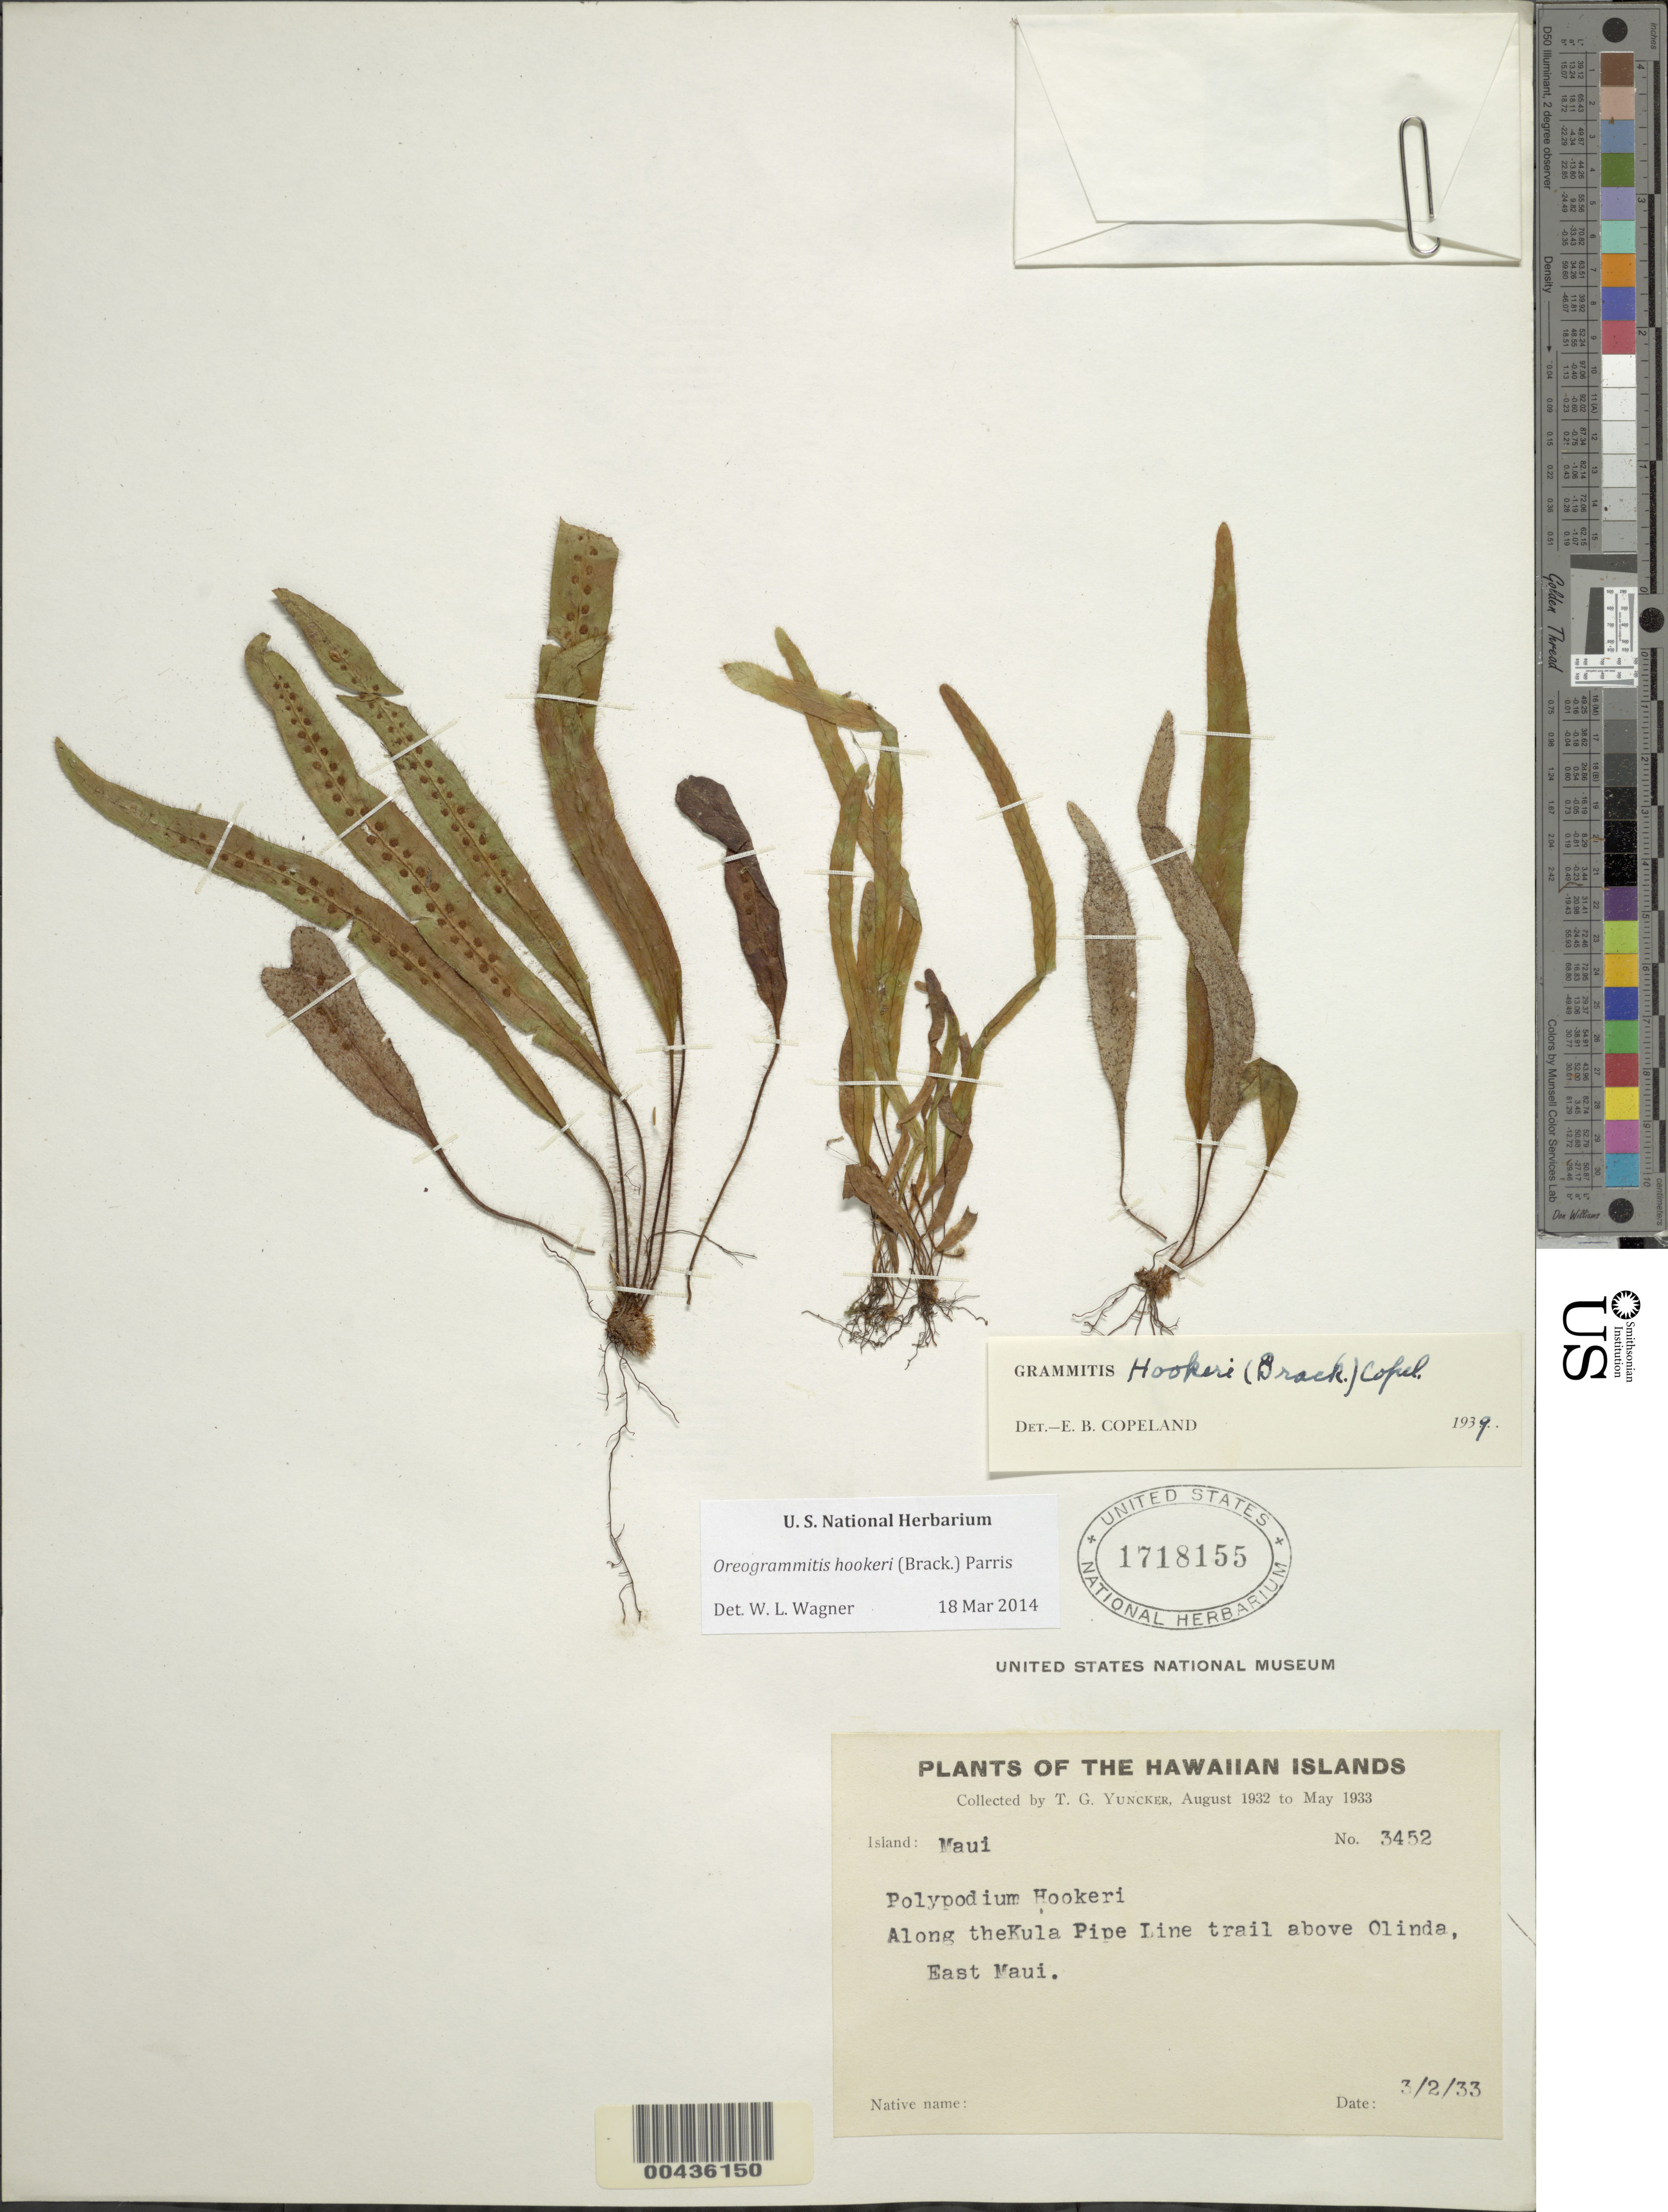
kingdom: Plantae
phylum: Tracheophyta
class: Polypodiopsida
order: Polypodiales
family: Polypodiaceae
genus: Oreogrammitis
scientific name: Oreogrammitis hookeri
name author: (Brack.) Parris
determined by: Wagner, W. L., (BOT), Smithsonian Institution - National Museum of Natural History (UNITED STATES)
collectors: T. G. Yuncker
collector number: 3452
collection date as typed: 3 Feb 1933 or 2 Mar 1933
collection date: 1933-02-03 or 1933-03-02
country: United States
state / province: Hawaii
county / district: Maui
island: Maui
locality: Along the Kula Pipe Line trail above Olinda, E Maui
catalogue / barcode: US 1718155